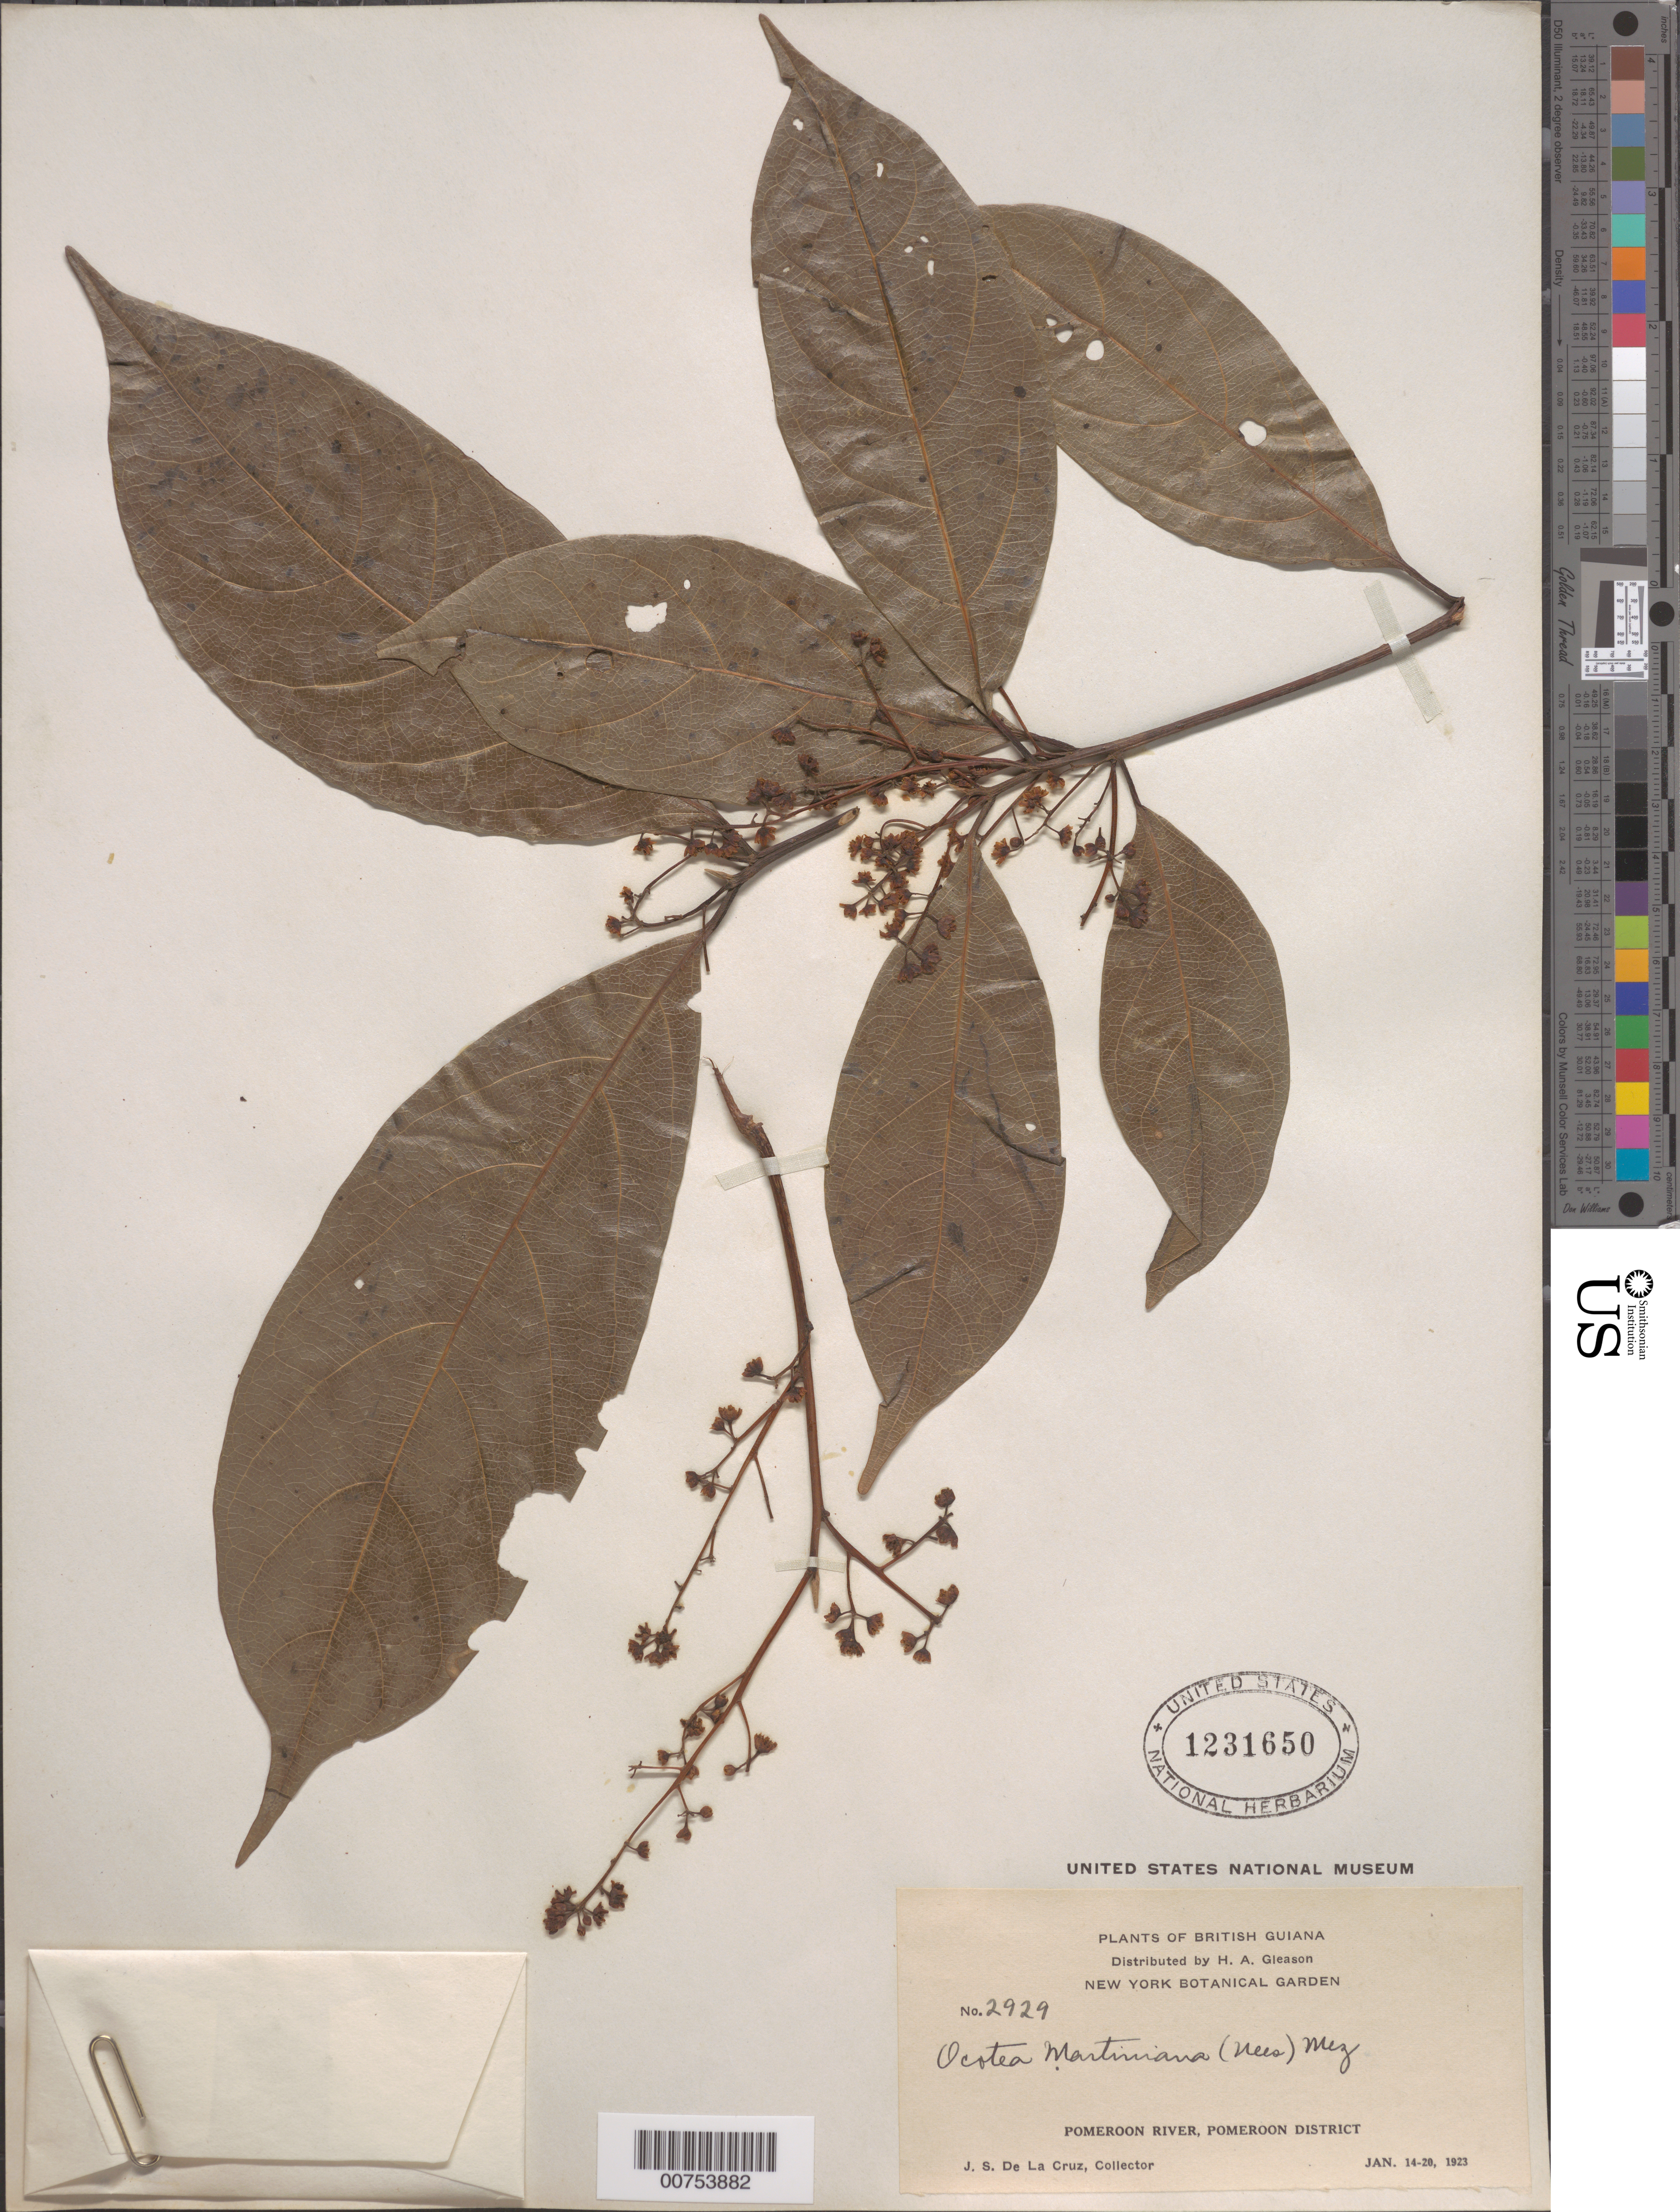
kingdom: Plantae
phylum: Tracheophyta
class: Magnoliopsida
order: Laurales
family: Lauraceae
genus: Ocotea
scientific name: Ocotea martiniana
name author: (Nees) Mez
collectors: J. S. de la Cruz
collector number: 2929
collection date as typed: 14-Jan-23 to 20-Jan-23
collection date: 1923-01-14/1923-01-20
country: Guyana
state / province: Pomeroon-Supenaam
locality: Pomeroon R.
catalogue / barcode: US 1231650